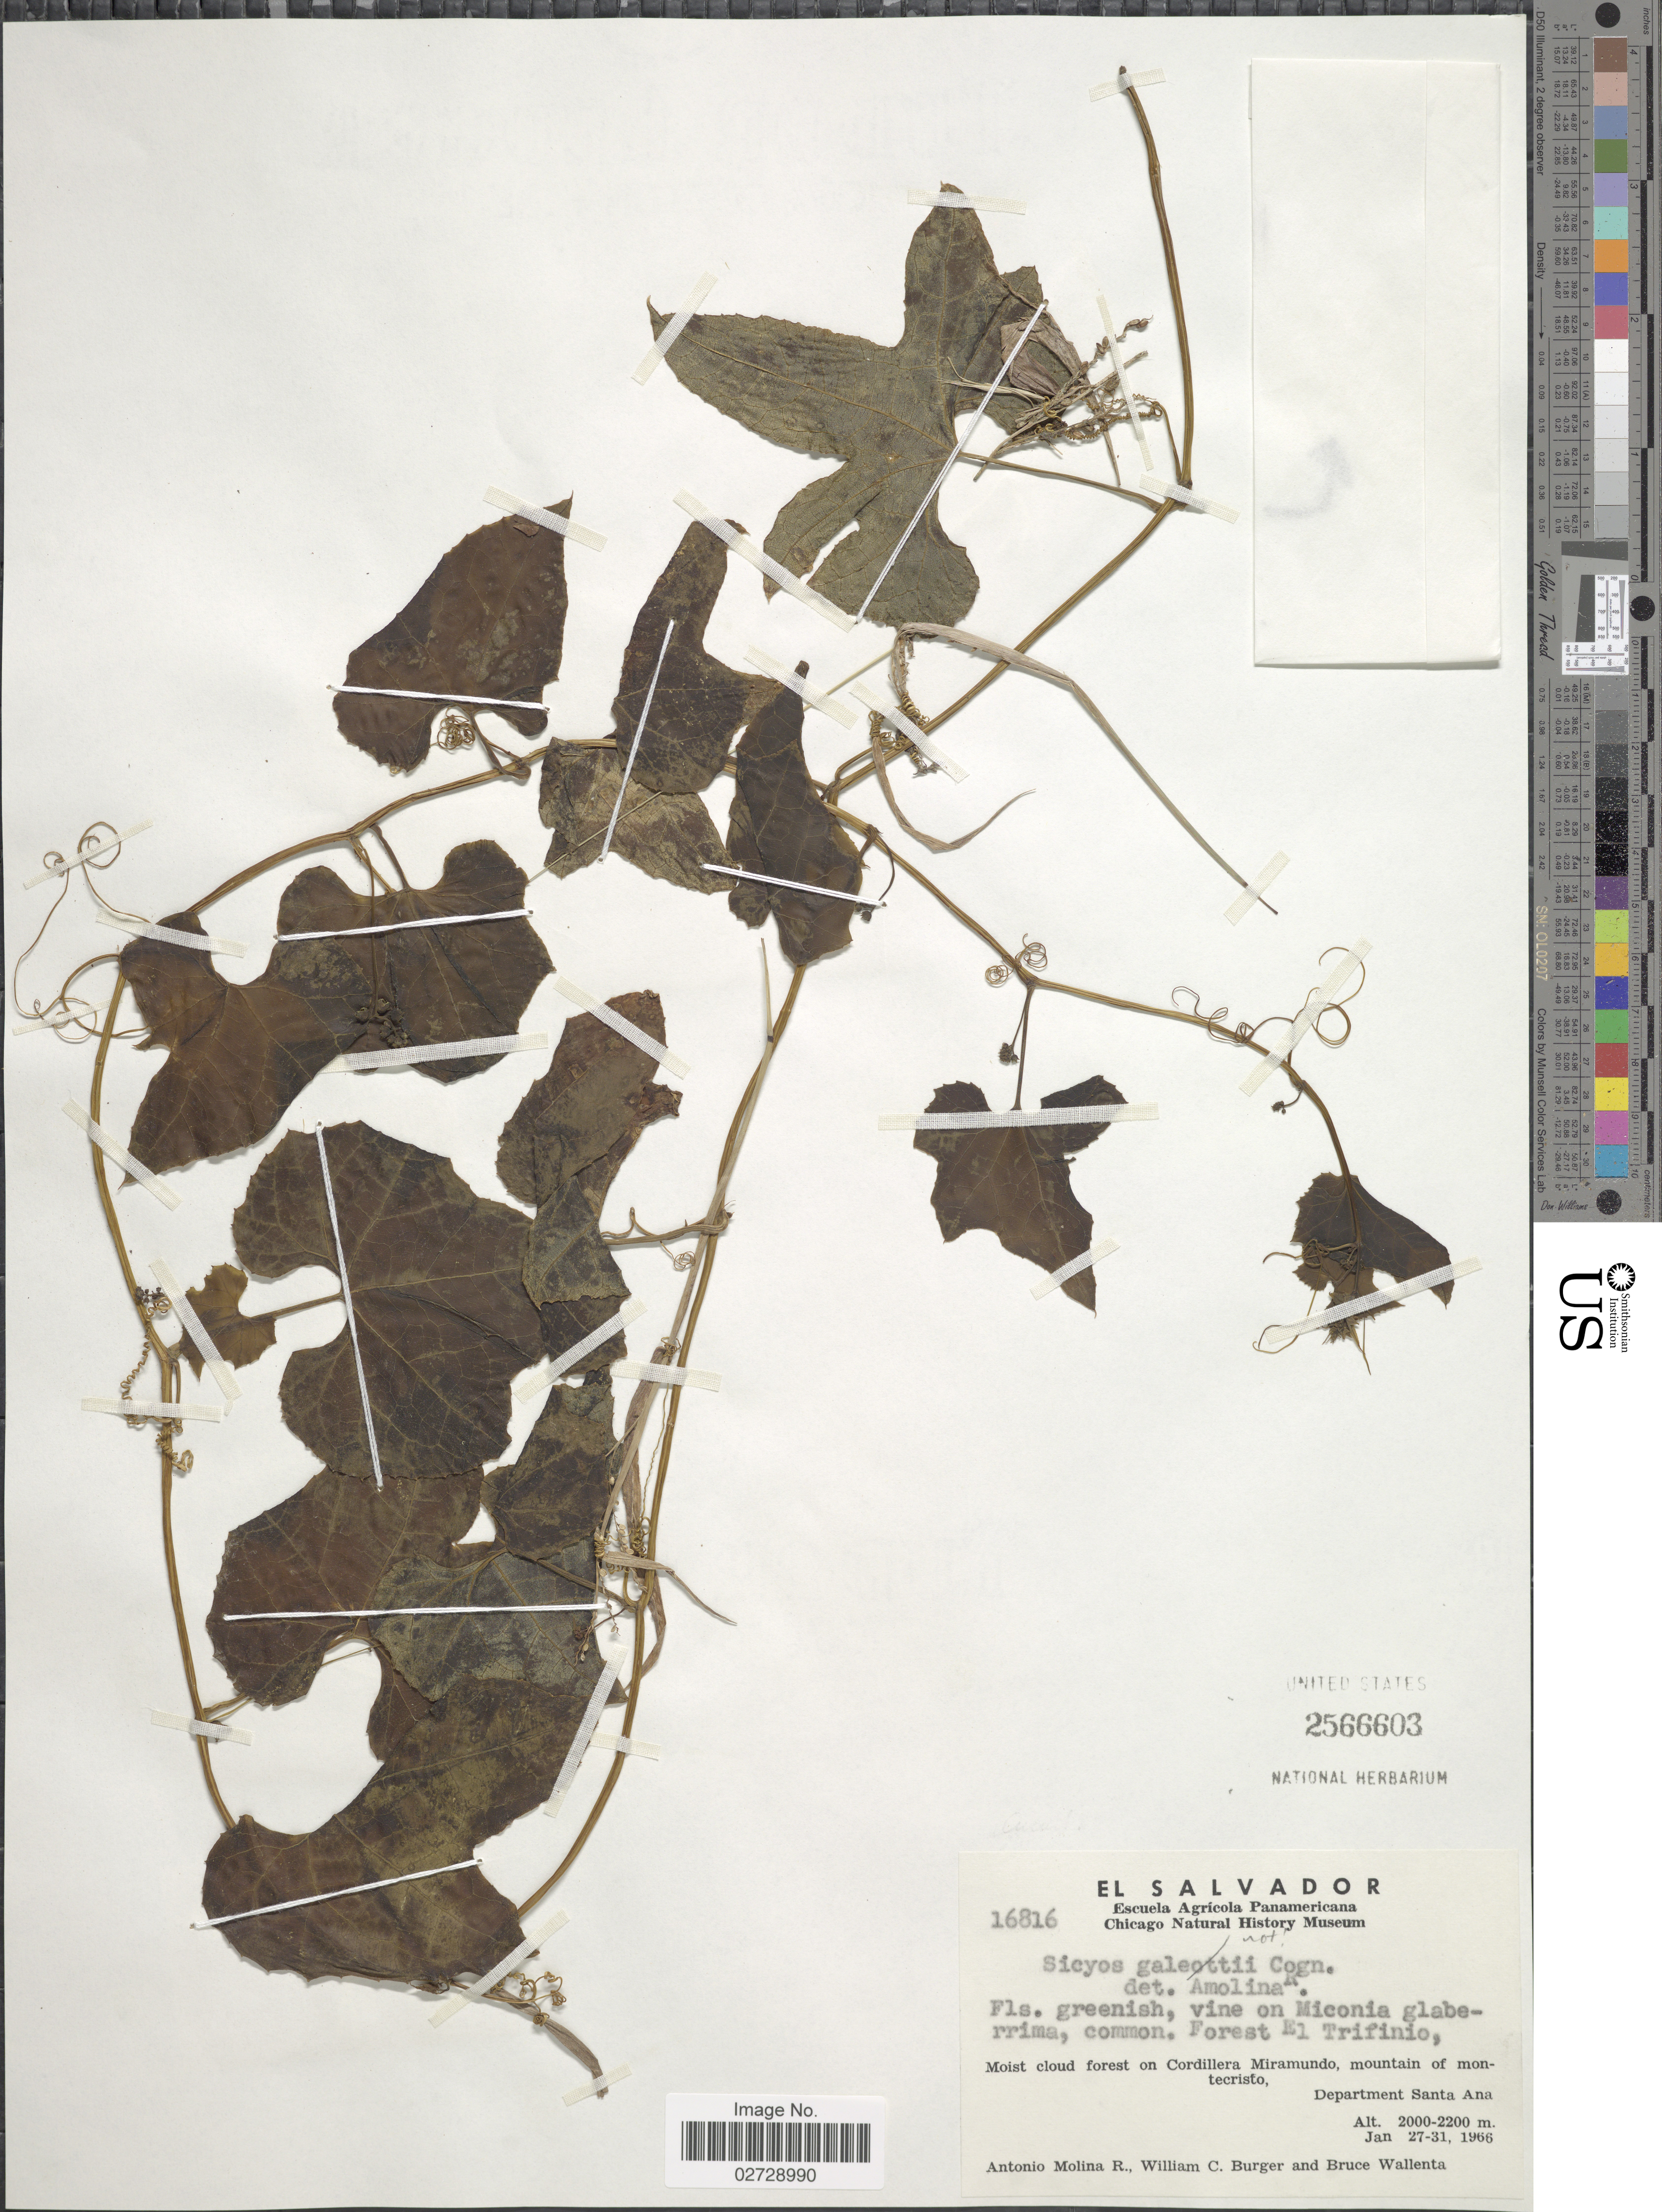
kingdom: Plantae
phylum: Tracheophyta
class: Magnoliopsida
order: Cucurbitales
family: Cucurbitaceae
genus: Sicyos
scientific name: Sicyos sp.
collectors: A. Molina R., W. Burger & B. Wallenta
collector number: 16816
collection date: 1966-01-27/1966-01-31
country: El Salvador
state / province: Santa Ana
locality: Forest El Trifinio, Moist cloud forest on Cordillera Miramundo, mountain of montecristo, Department Santa Ana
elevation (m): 2000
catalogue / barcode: US 2566603